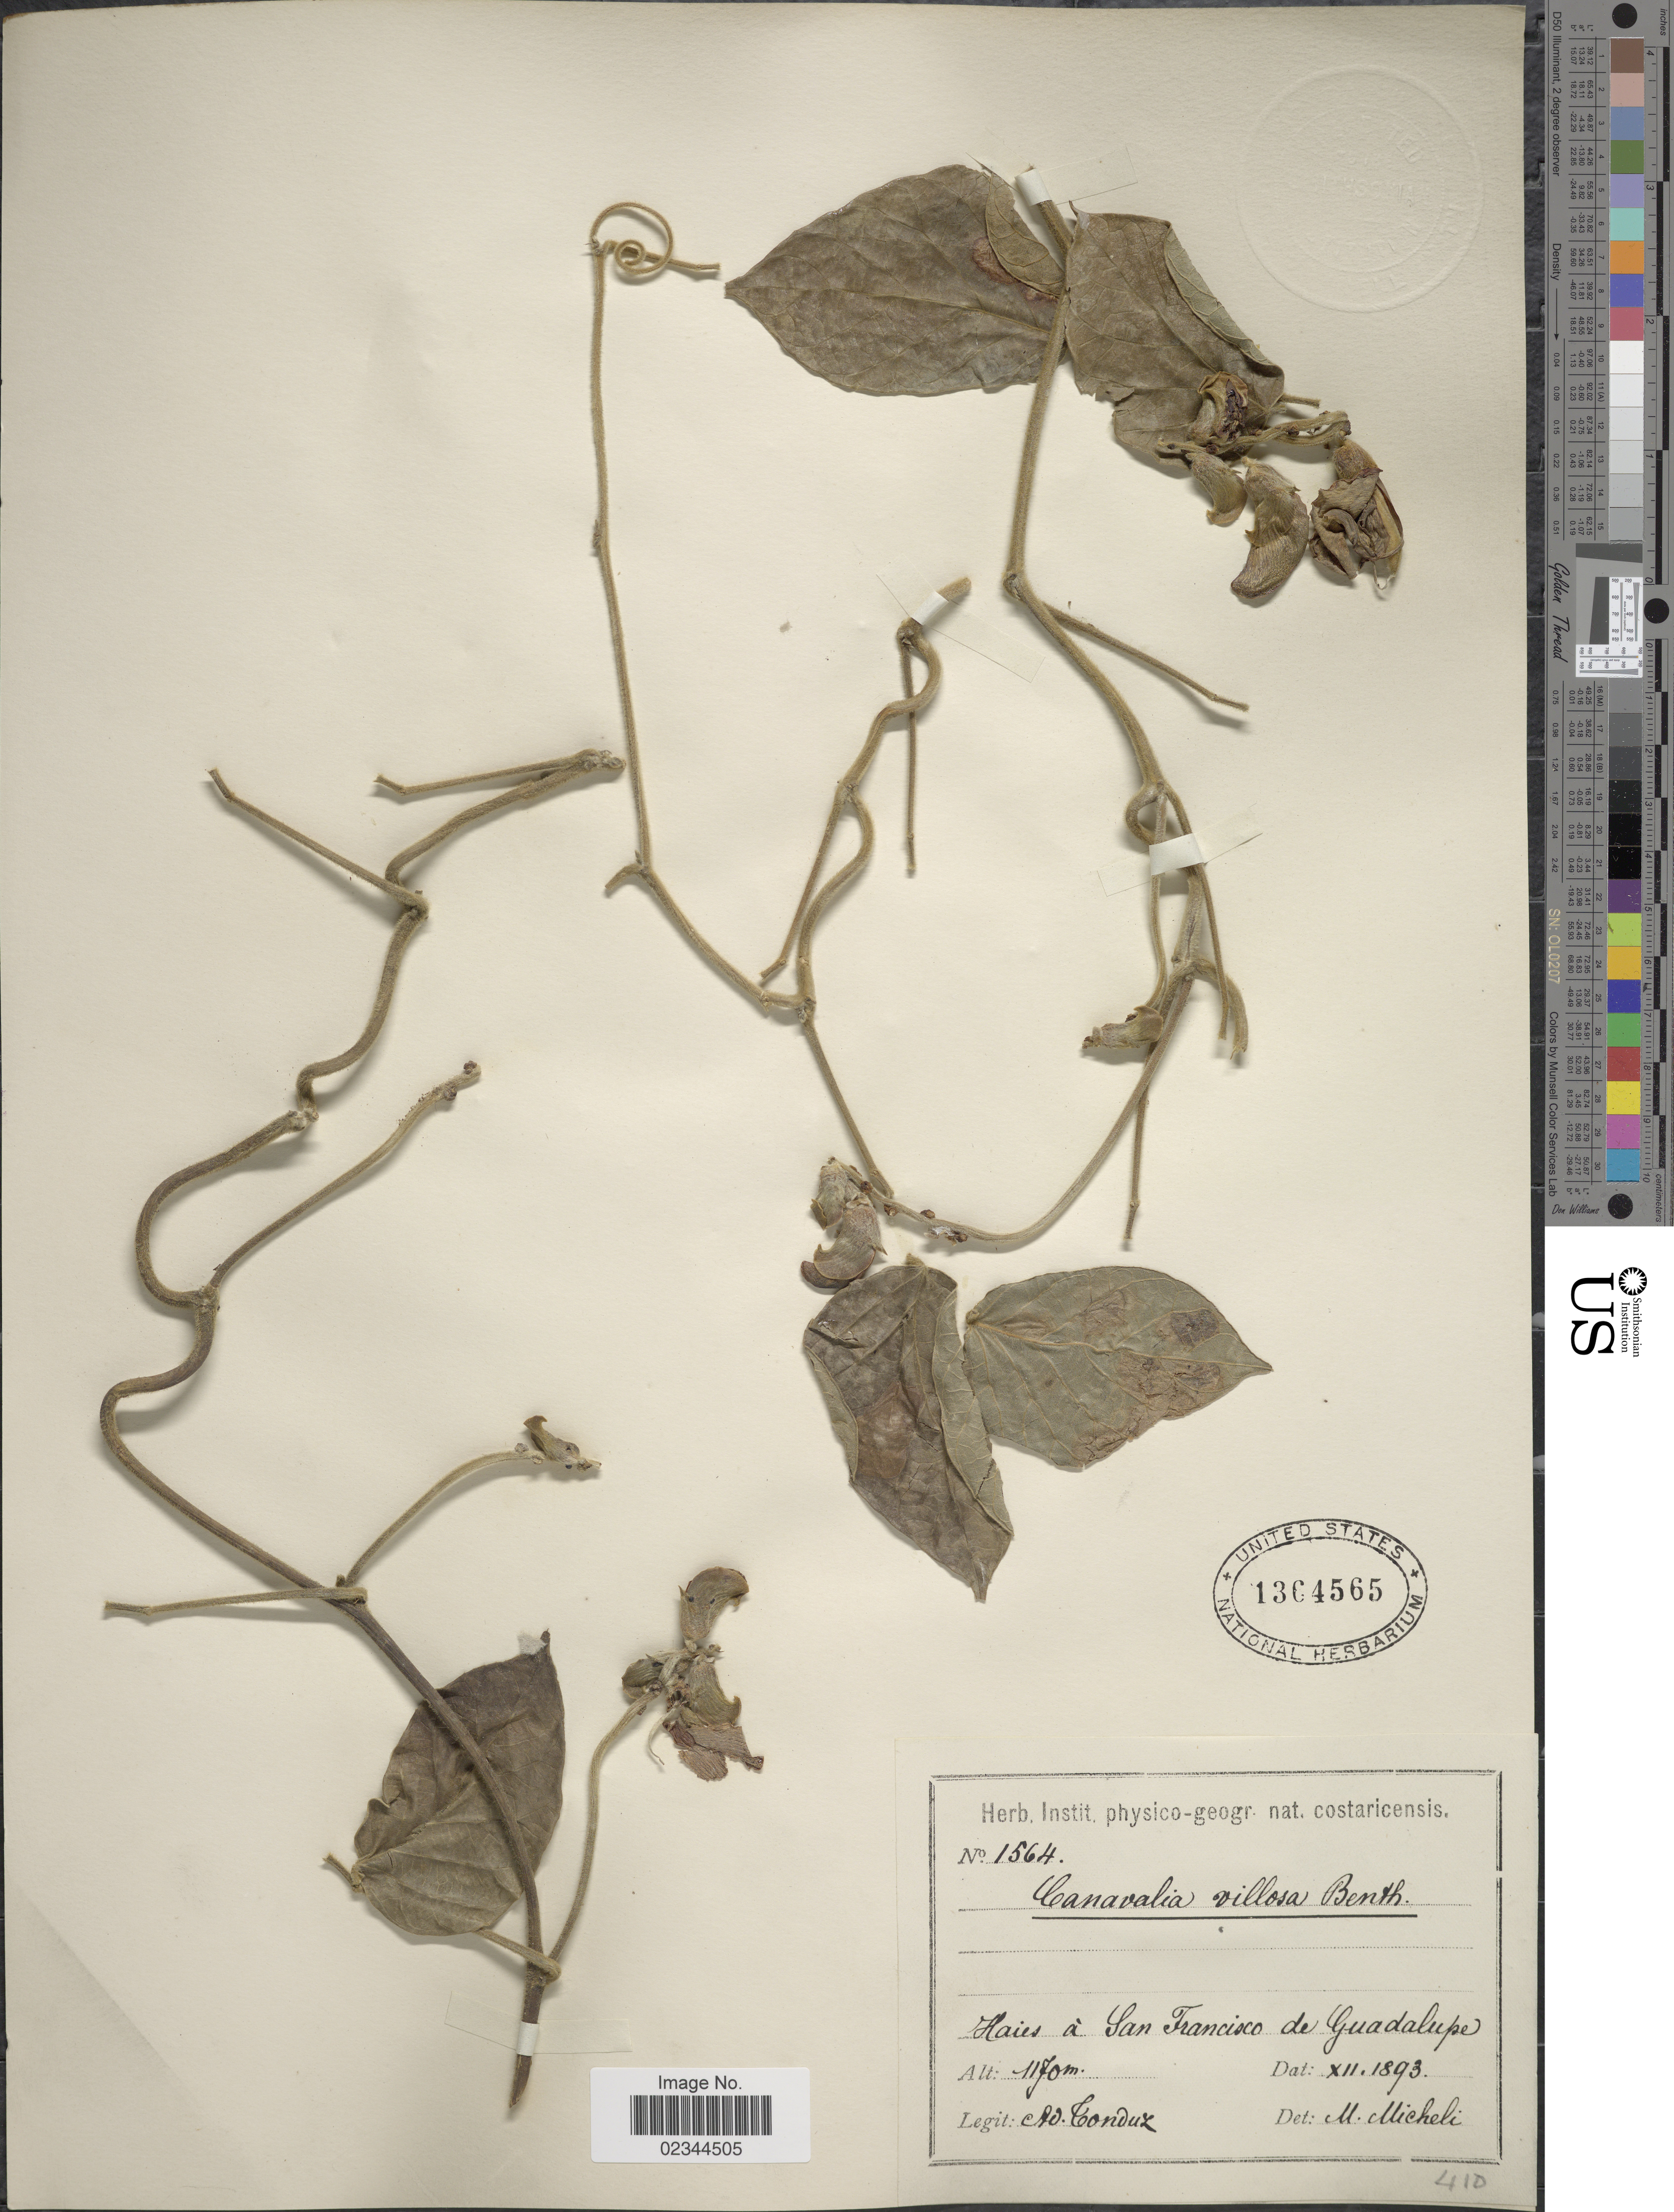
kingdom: Plantae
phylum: Tracheophyta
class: Magnoliopsida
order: Fabales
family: Fabaceae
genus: Canavalia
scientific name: Canavalia villosa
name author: Benth.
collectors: A. Tonduz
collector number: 1564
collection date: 1893-12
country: Costa Rica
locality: Haies a San Francisco de Guadalupe.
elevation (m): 1170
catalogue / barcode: US 1364565